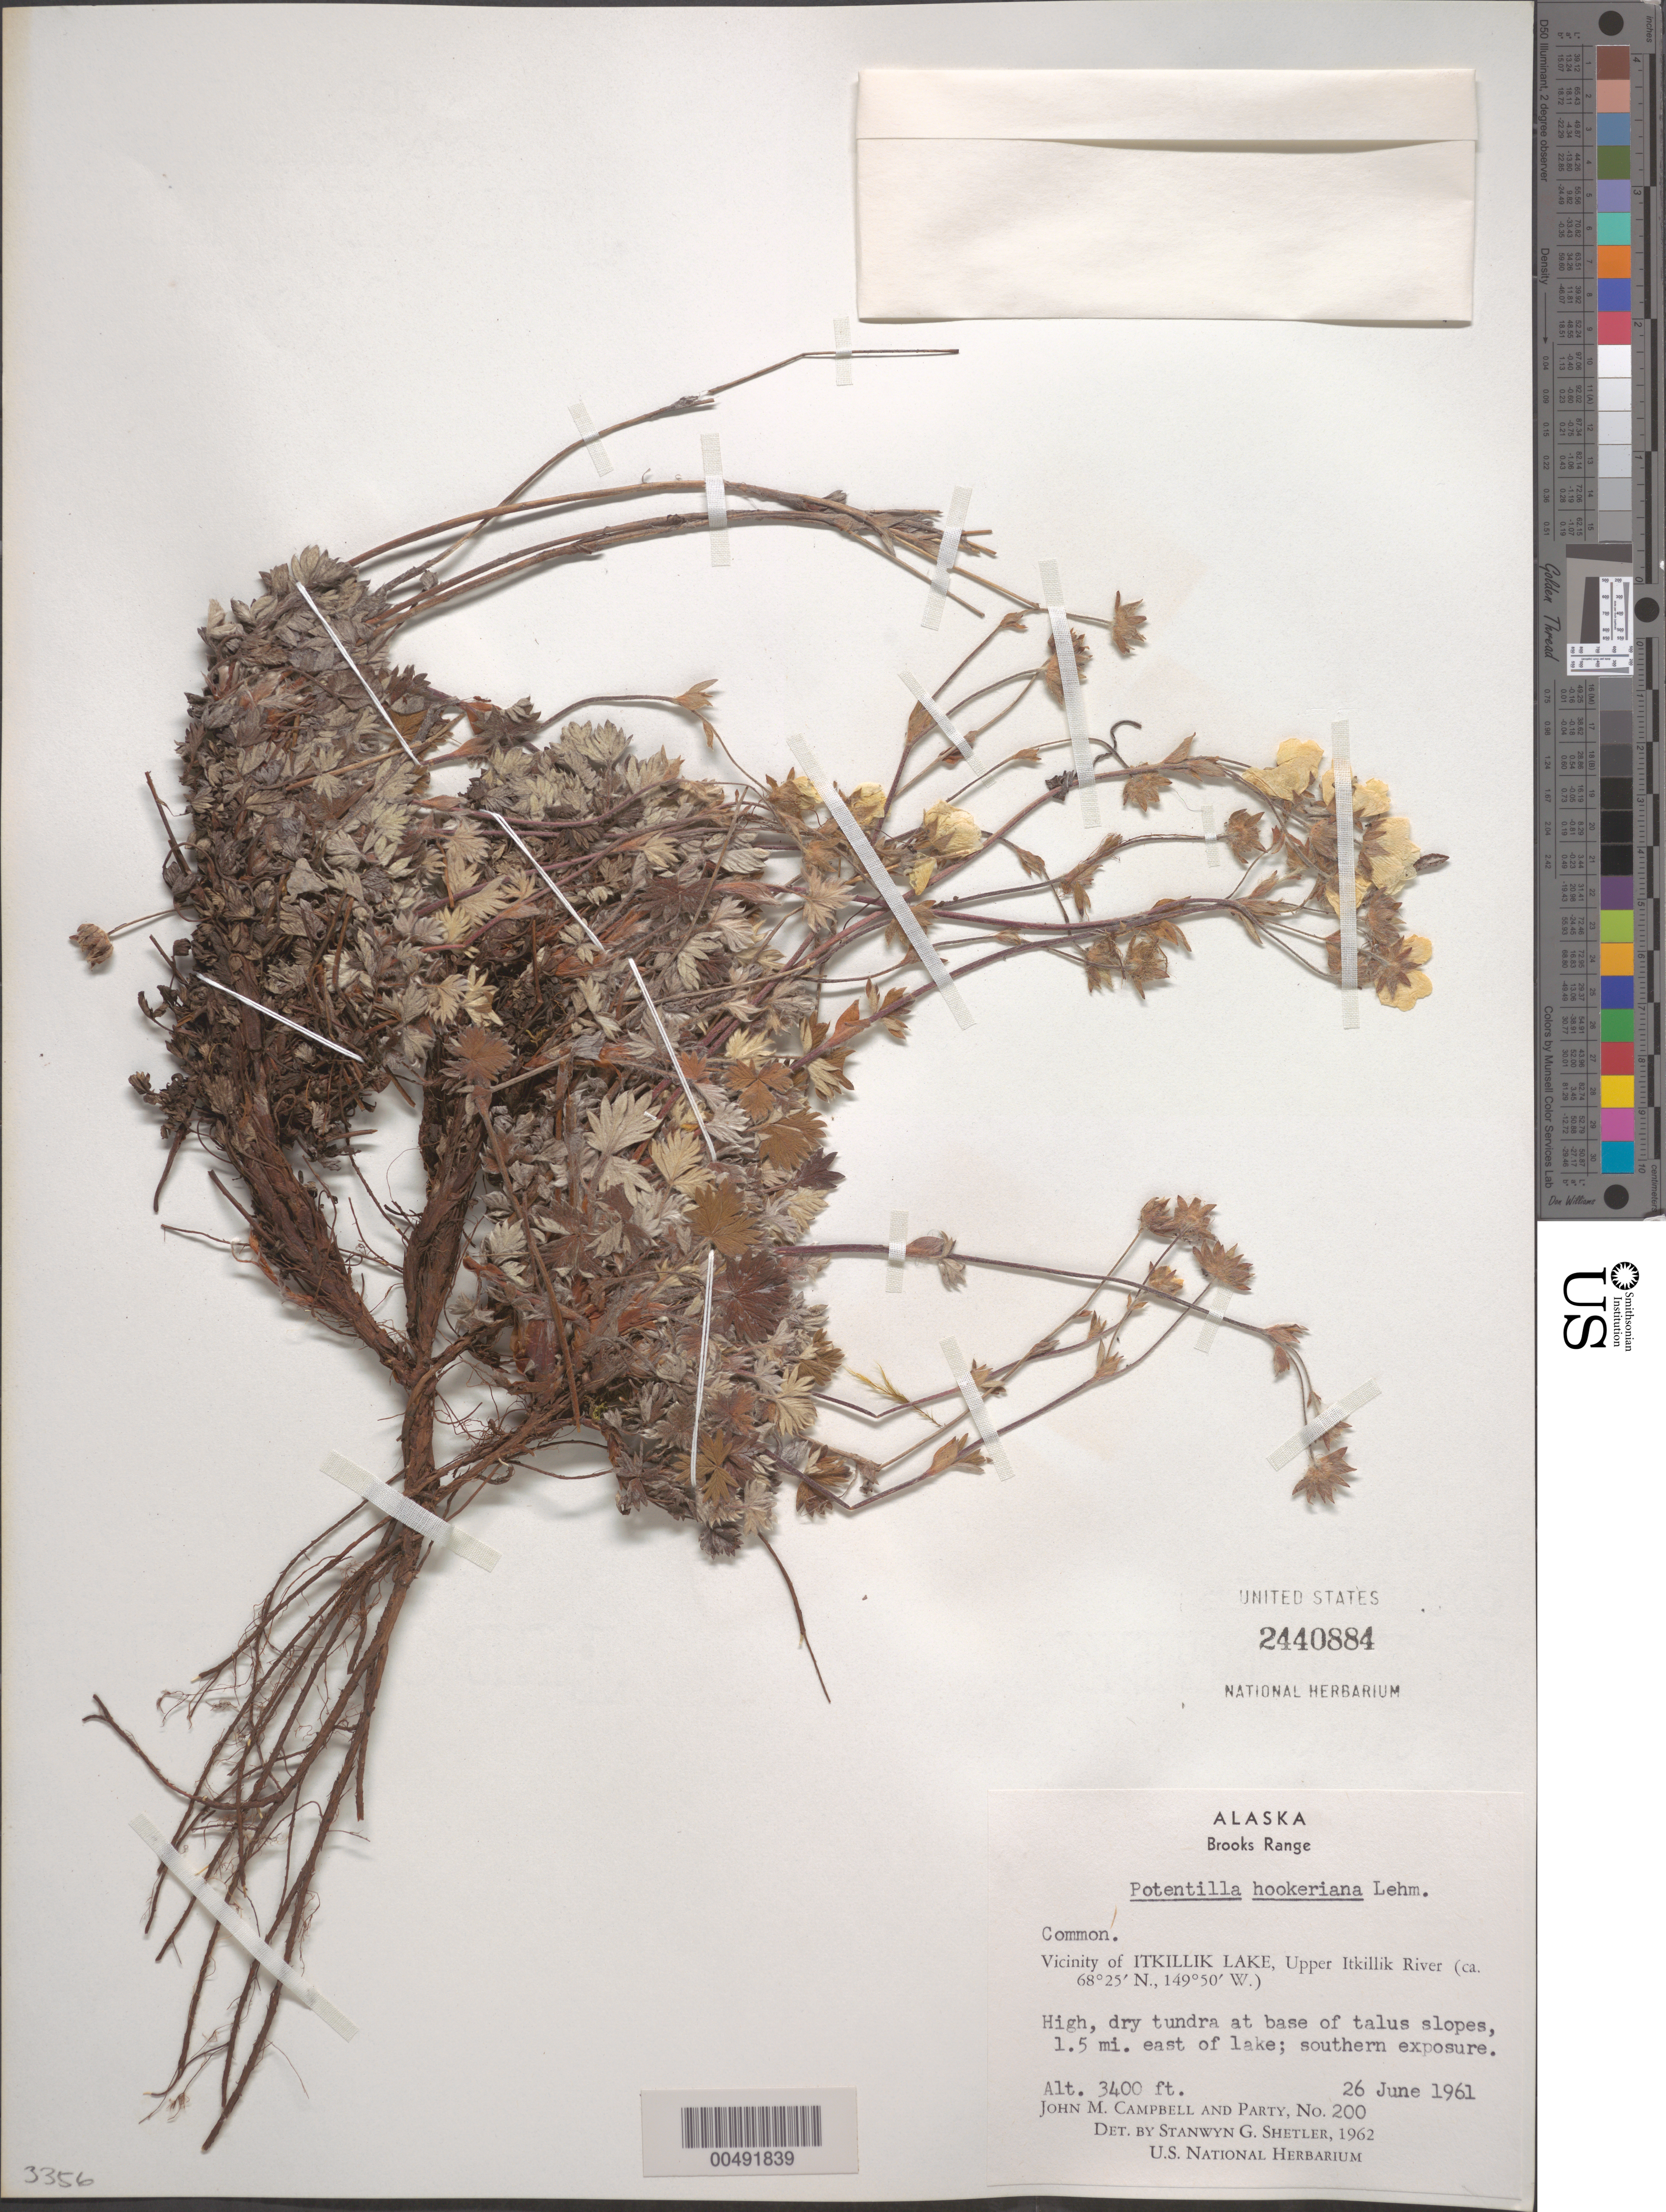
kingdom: Plantae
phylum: Tracheophyta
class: Magnoliopsida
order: Rosales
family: Rosaceae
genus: Potentilla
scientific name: Potentilla hookeriana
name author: F. Lehm.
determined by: Shetler, Stanwyn G., (US), NMNH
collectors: J. M. Campbell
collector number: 200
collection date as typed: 26 Jun 1961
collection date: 1961-06-26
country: United States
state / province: Alaska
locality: Brooks Range, Upper Itkillik River, 1.5 mi. east of Itkillik Lake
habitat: high, dry tundra at base of talus slopes; southern exopsure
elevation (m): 1036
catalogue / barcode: US 2440884